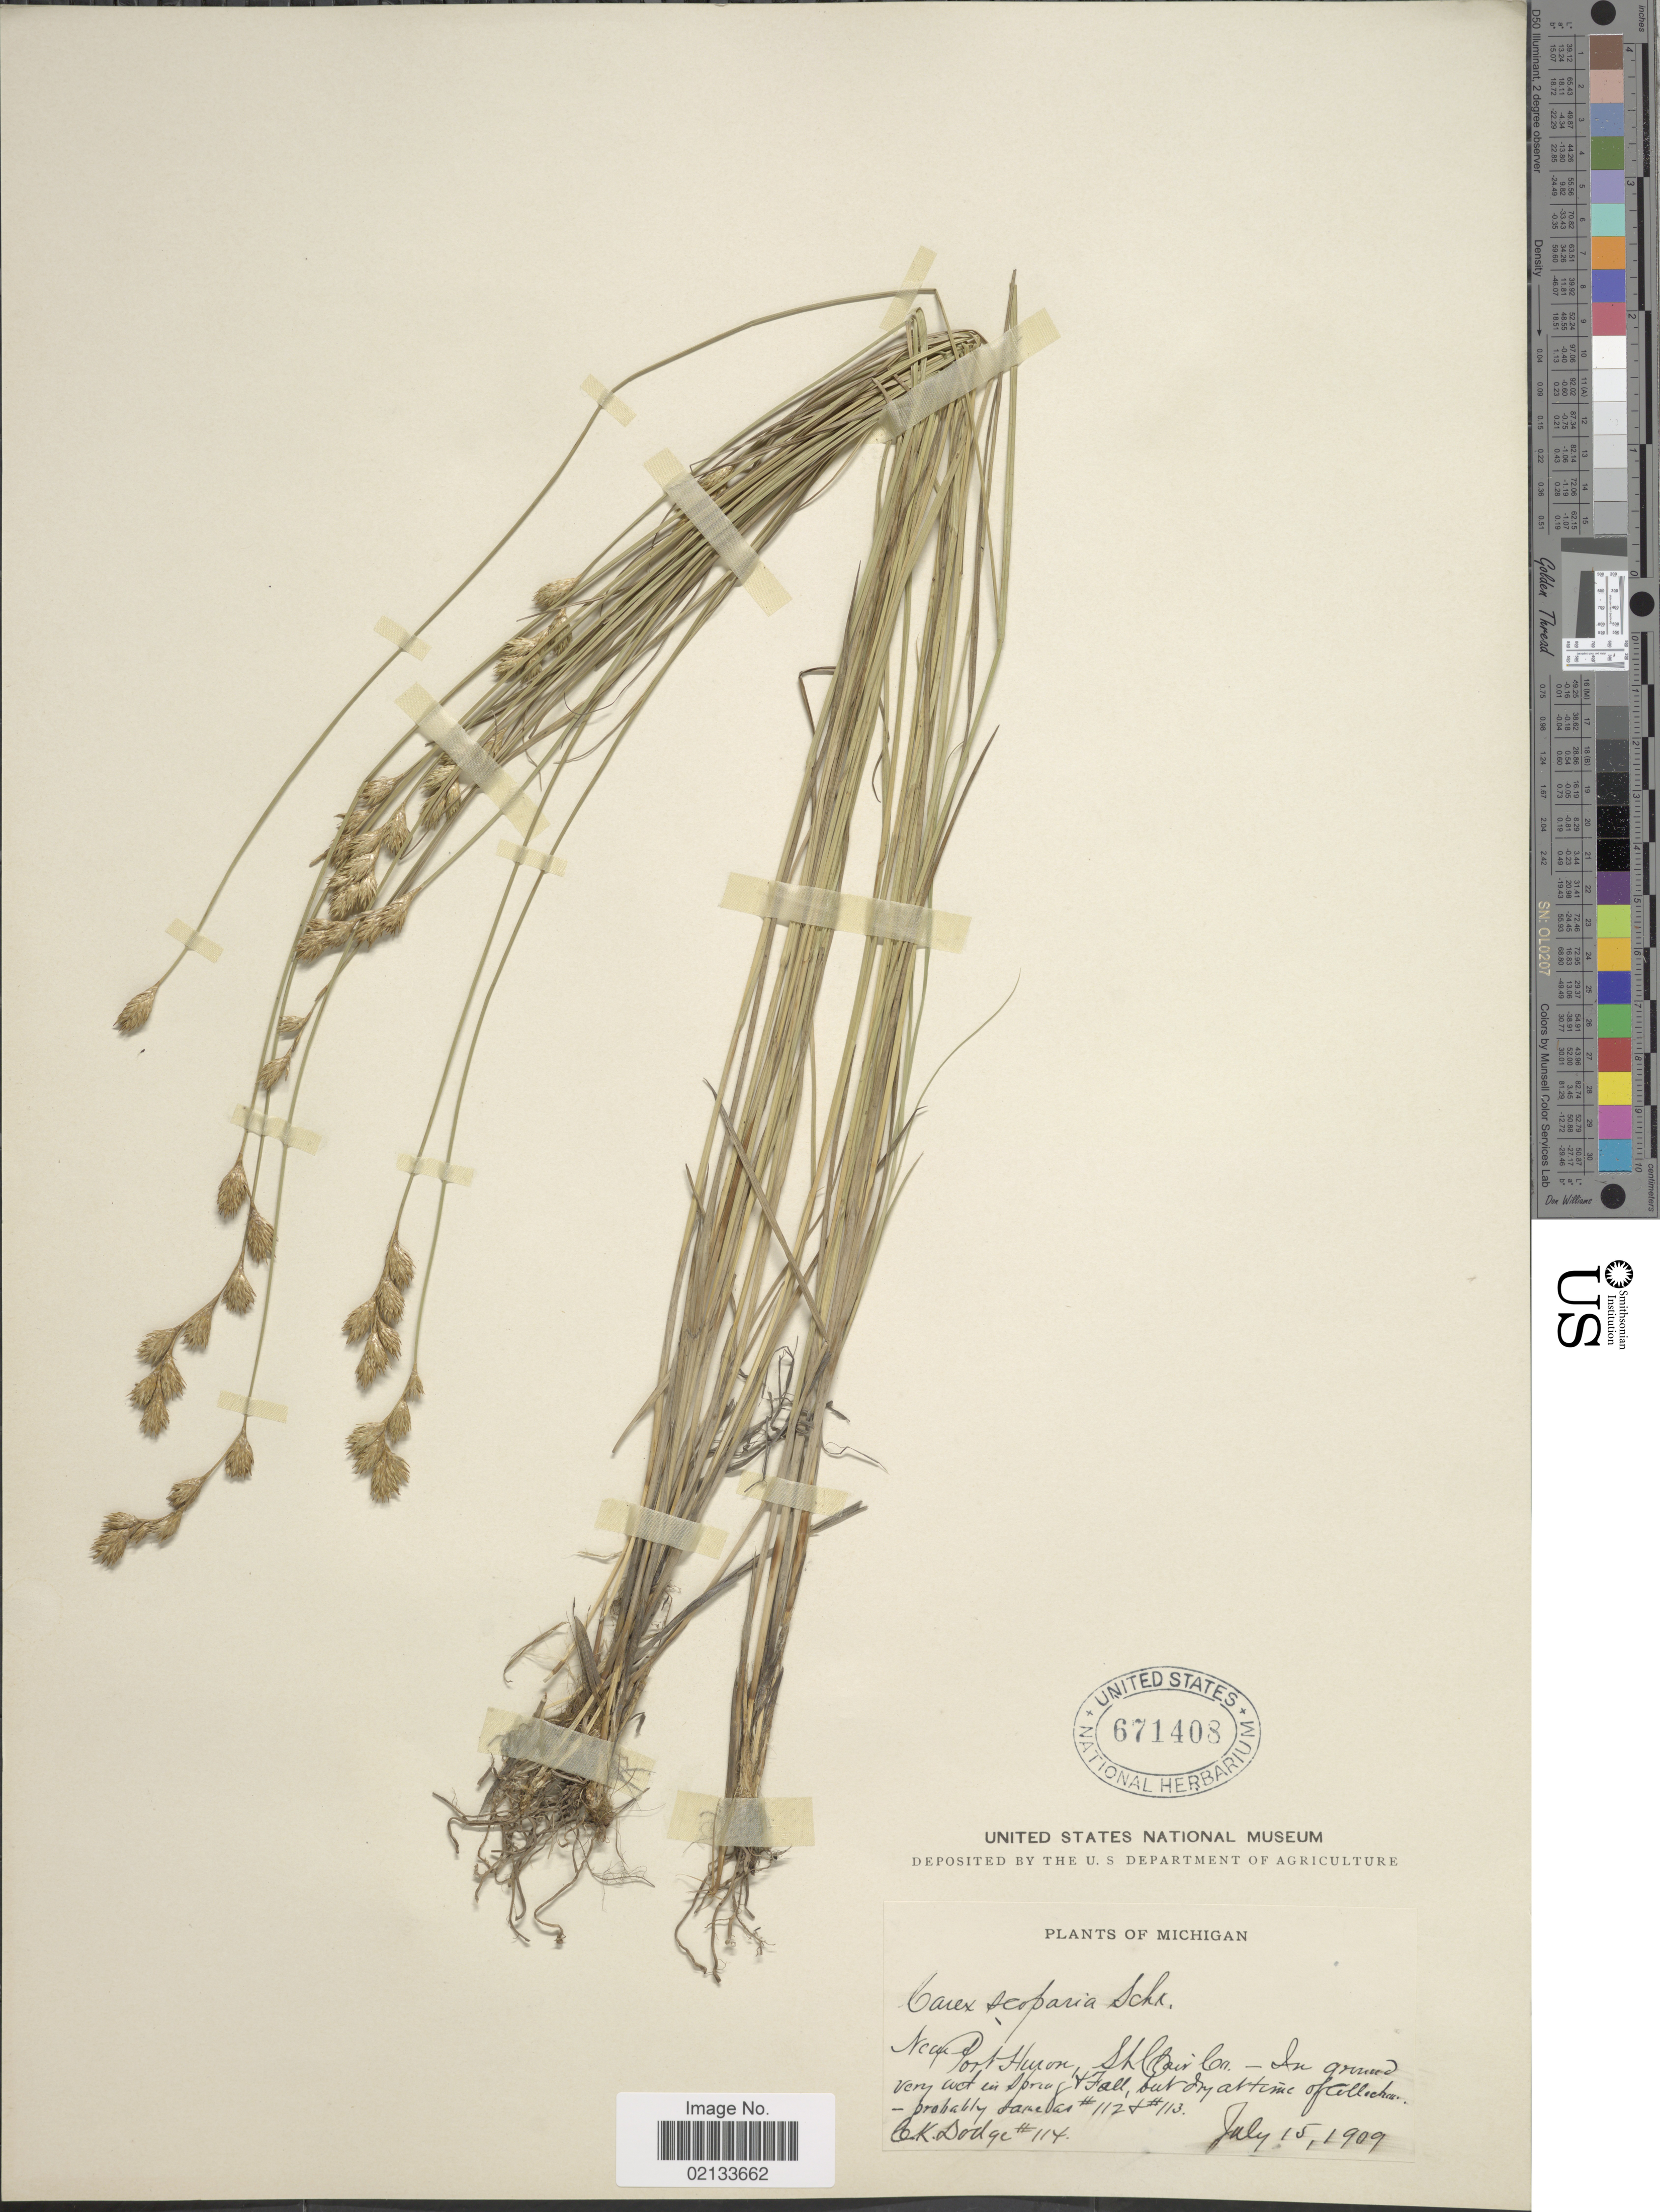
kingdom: Plantae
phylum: Tracheophyta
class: Liliopsida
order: Poales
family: Cyperaceae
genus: Carex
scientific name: Carex scoparia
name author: Schkuhr ex Willd.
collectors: C. Dodge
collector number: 114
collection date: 1909-07-15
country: United States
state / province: Michigan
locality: Near Port Huron, St Clair Co - In ground very wet in spring + Fall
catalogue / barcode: US 671408